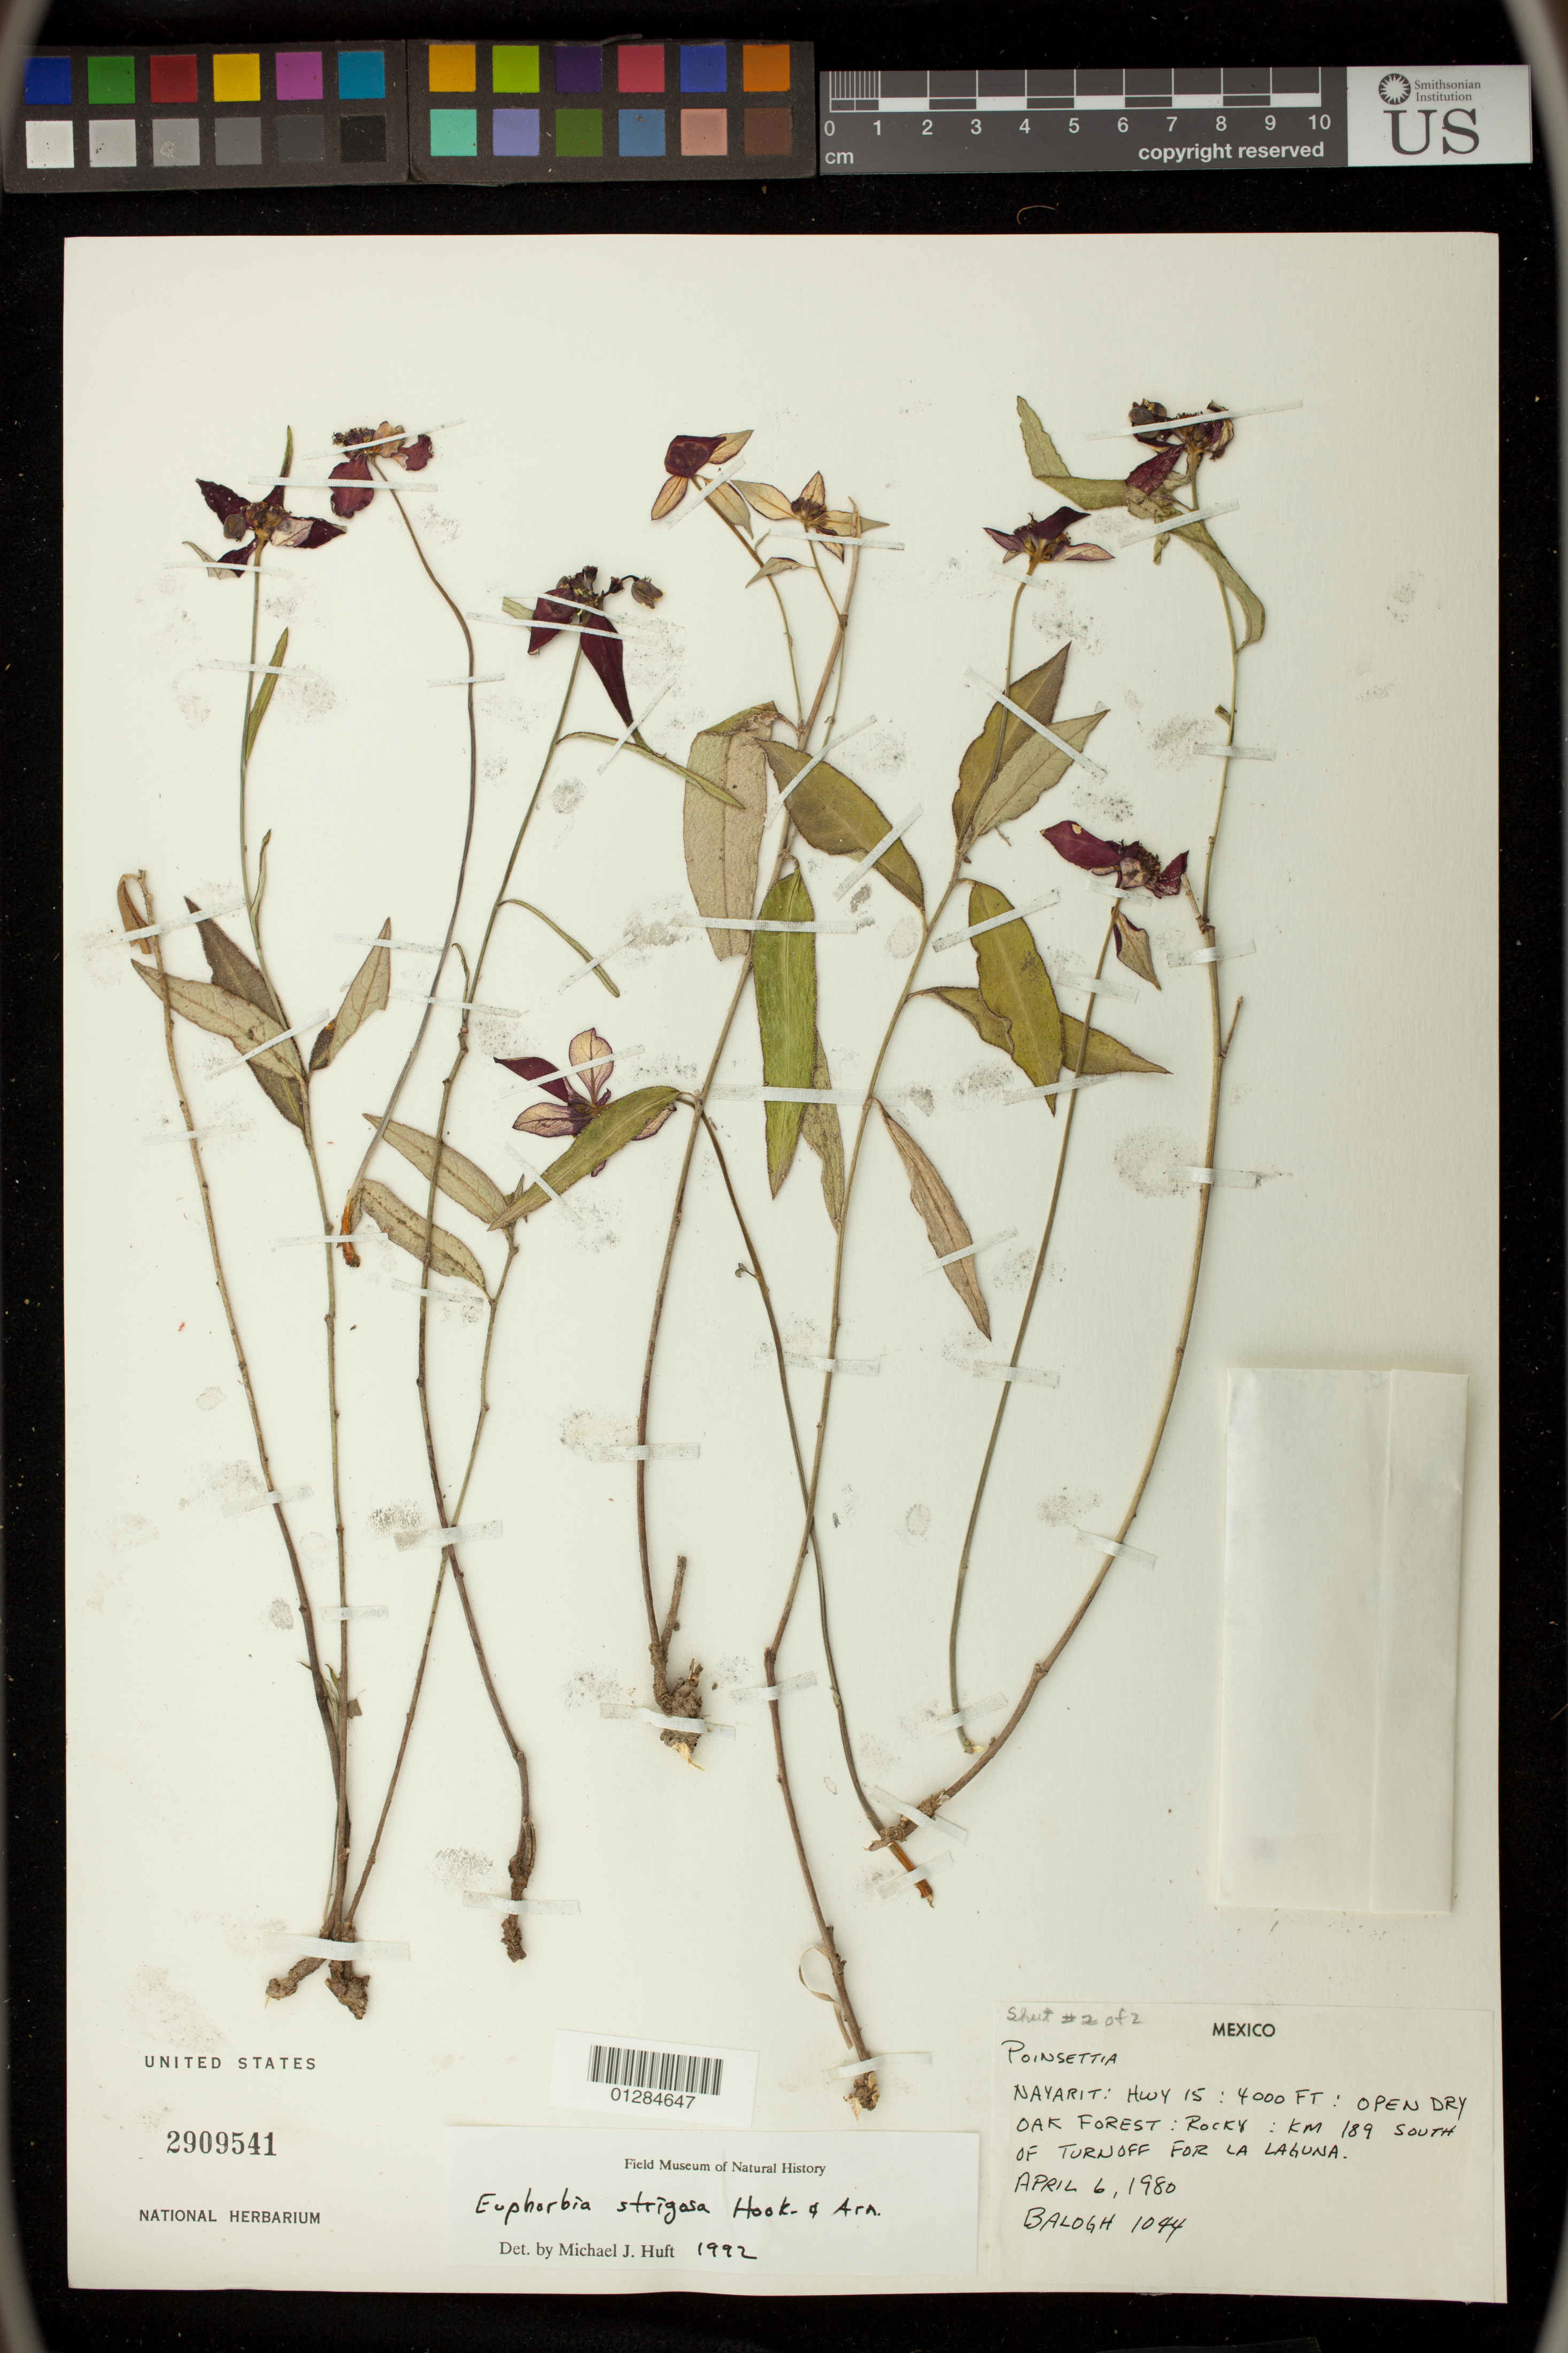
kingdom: Plantae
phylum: Tracheophyta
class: Magnoliopsida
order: Malpighiales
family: Euphorbiaceae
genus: Euphorbia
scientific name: Euphorbia strigosa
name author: Hook. & Arn.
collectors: P. Balogh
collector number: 1044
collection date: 1980-04-06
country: Mexico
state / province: Nayarit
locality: HWY 15: km 189 south of turnoff for La Laguna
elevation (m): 1219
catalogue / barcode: US 2909541